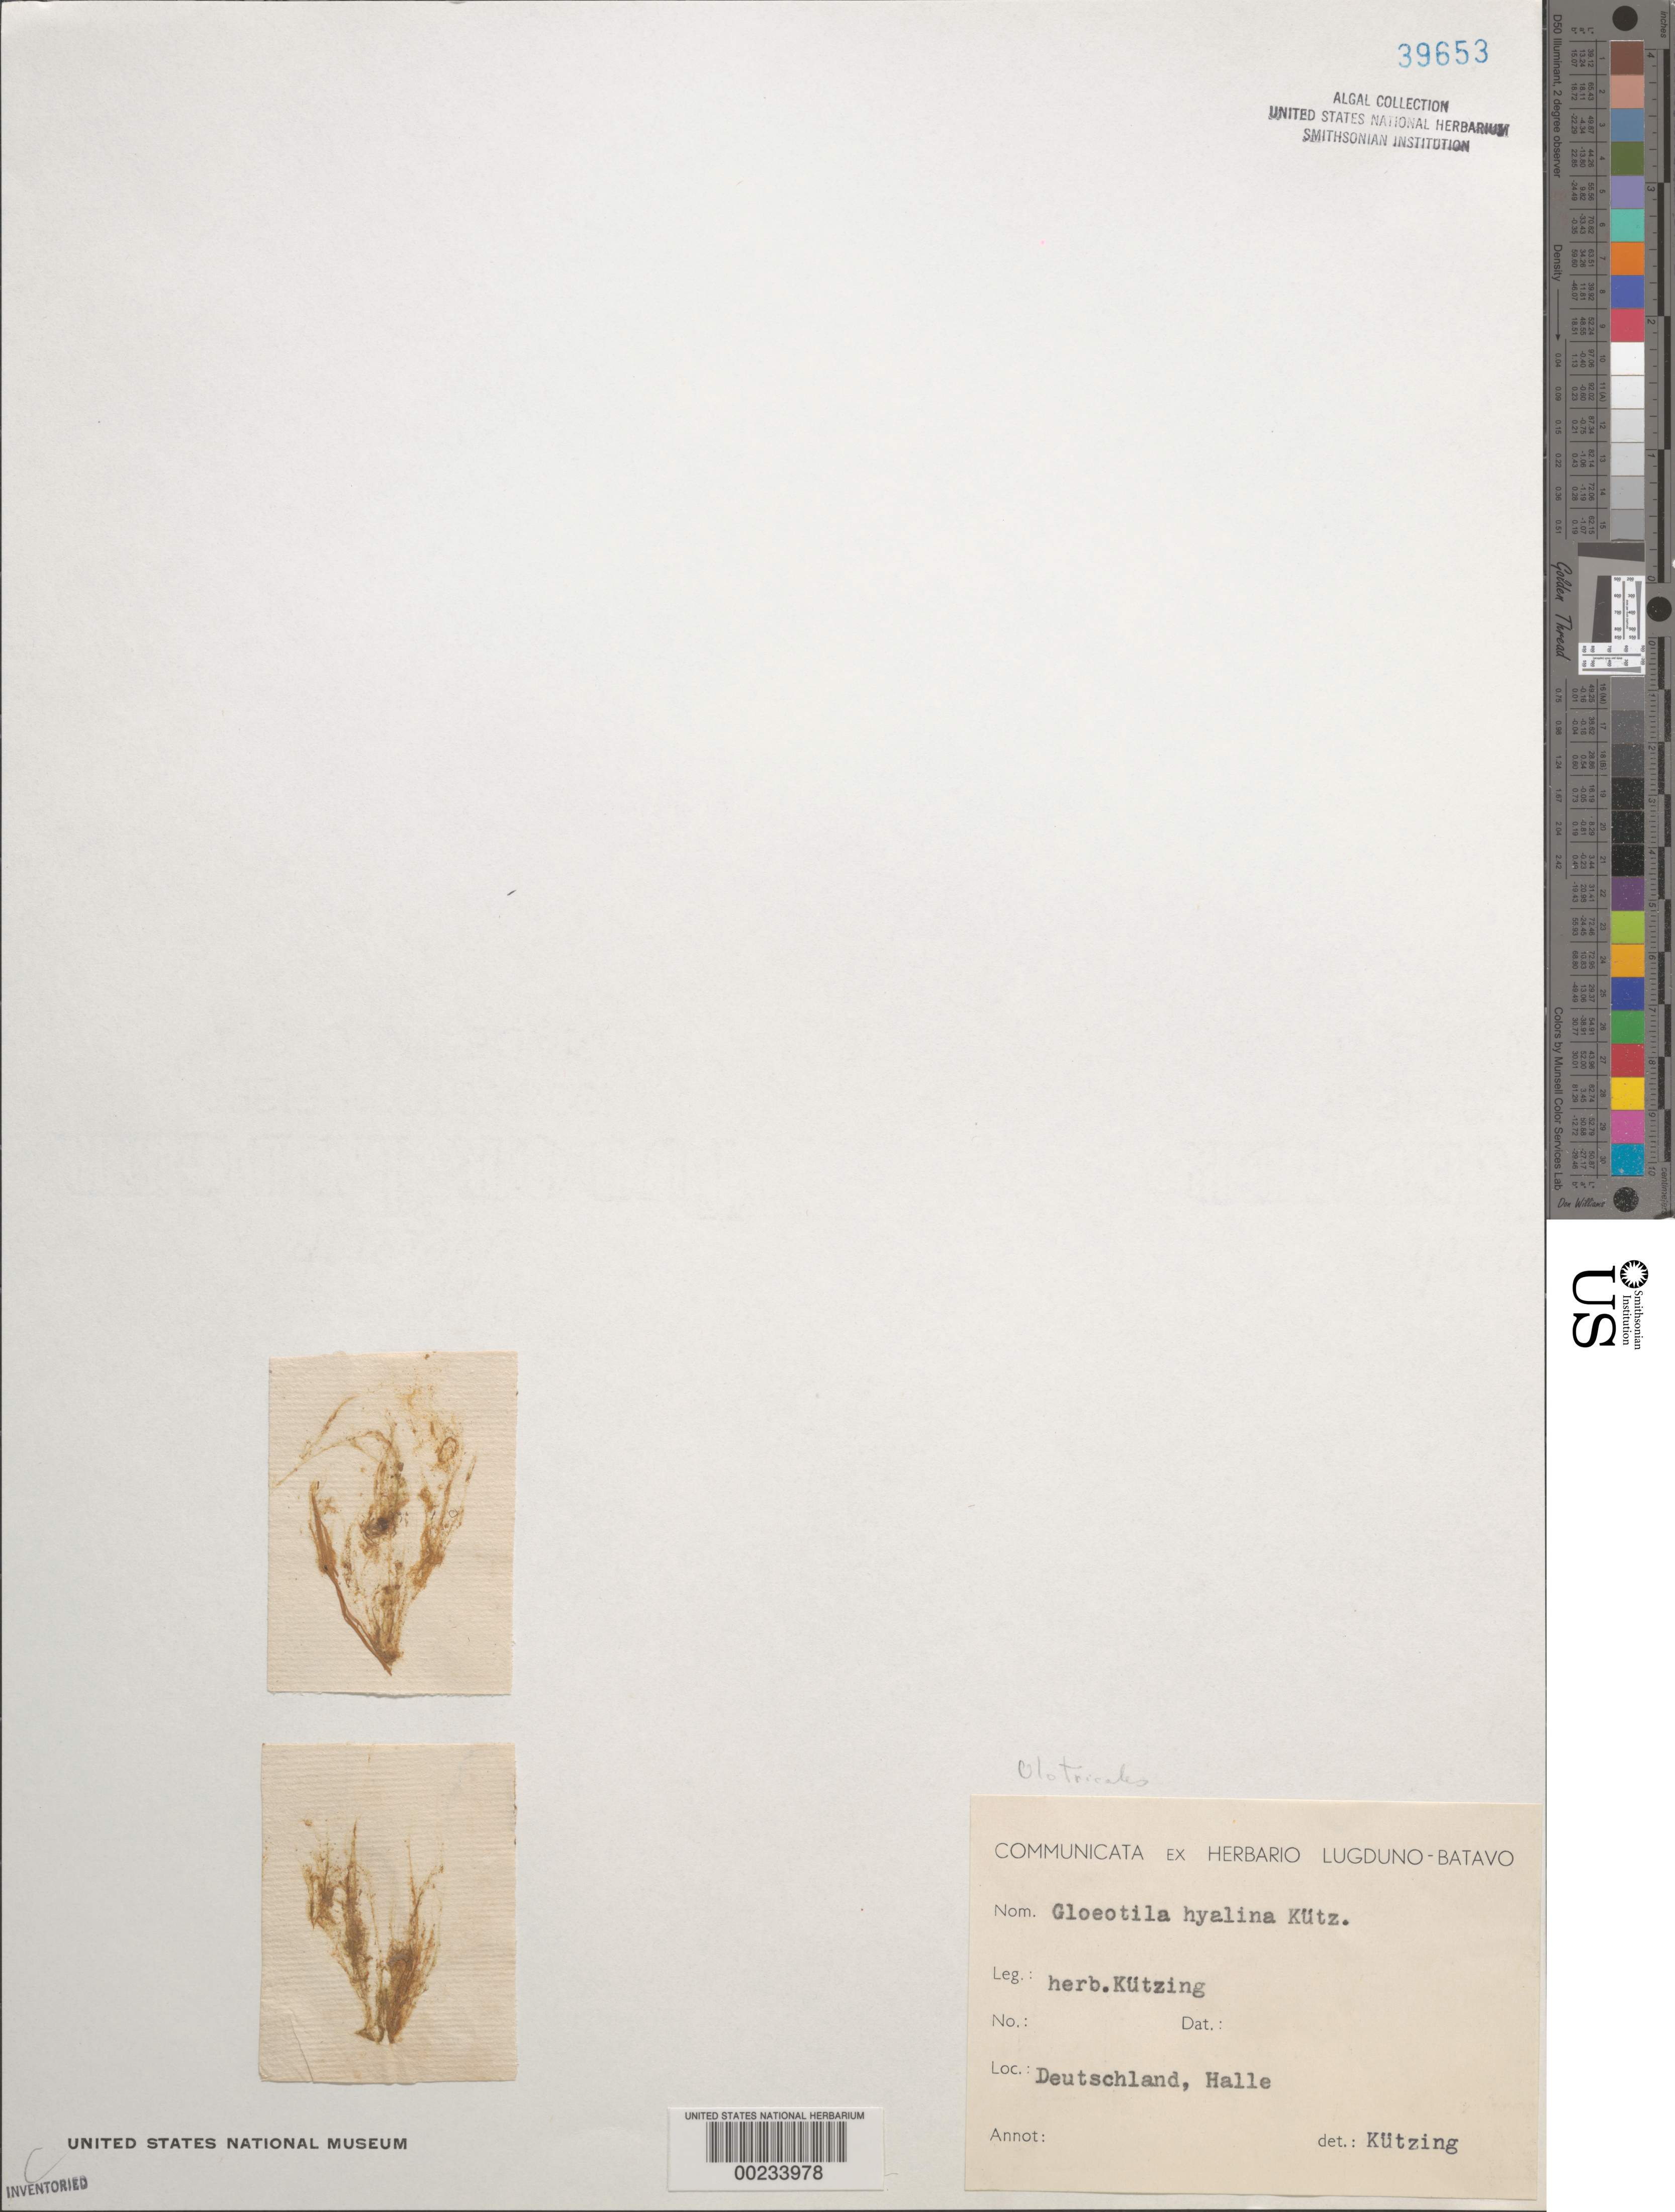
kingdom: Plantae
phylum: Chlorophyta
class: Ulvophyceae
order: Ulotrichales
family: Ulotrichaceae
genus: Gloeotila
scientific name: Gloeotila hyalina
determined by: Kuetzing, F. T.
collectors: F. Kuetzing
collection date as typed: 18--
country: Germany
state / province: Sachsen-Anhalt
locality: Halle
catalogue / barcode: US 39653